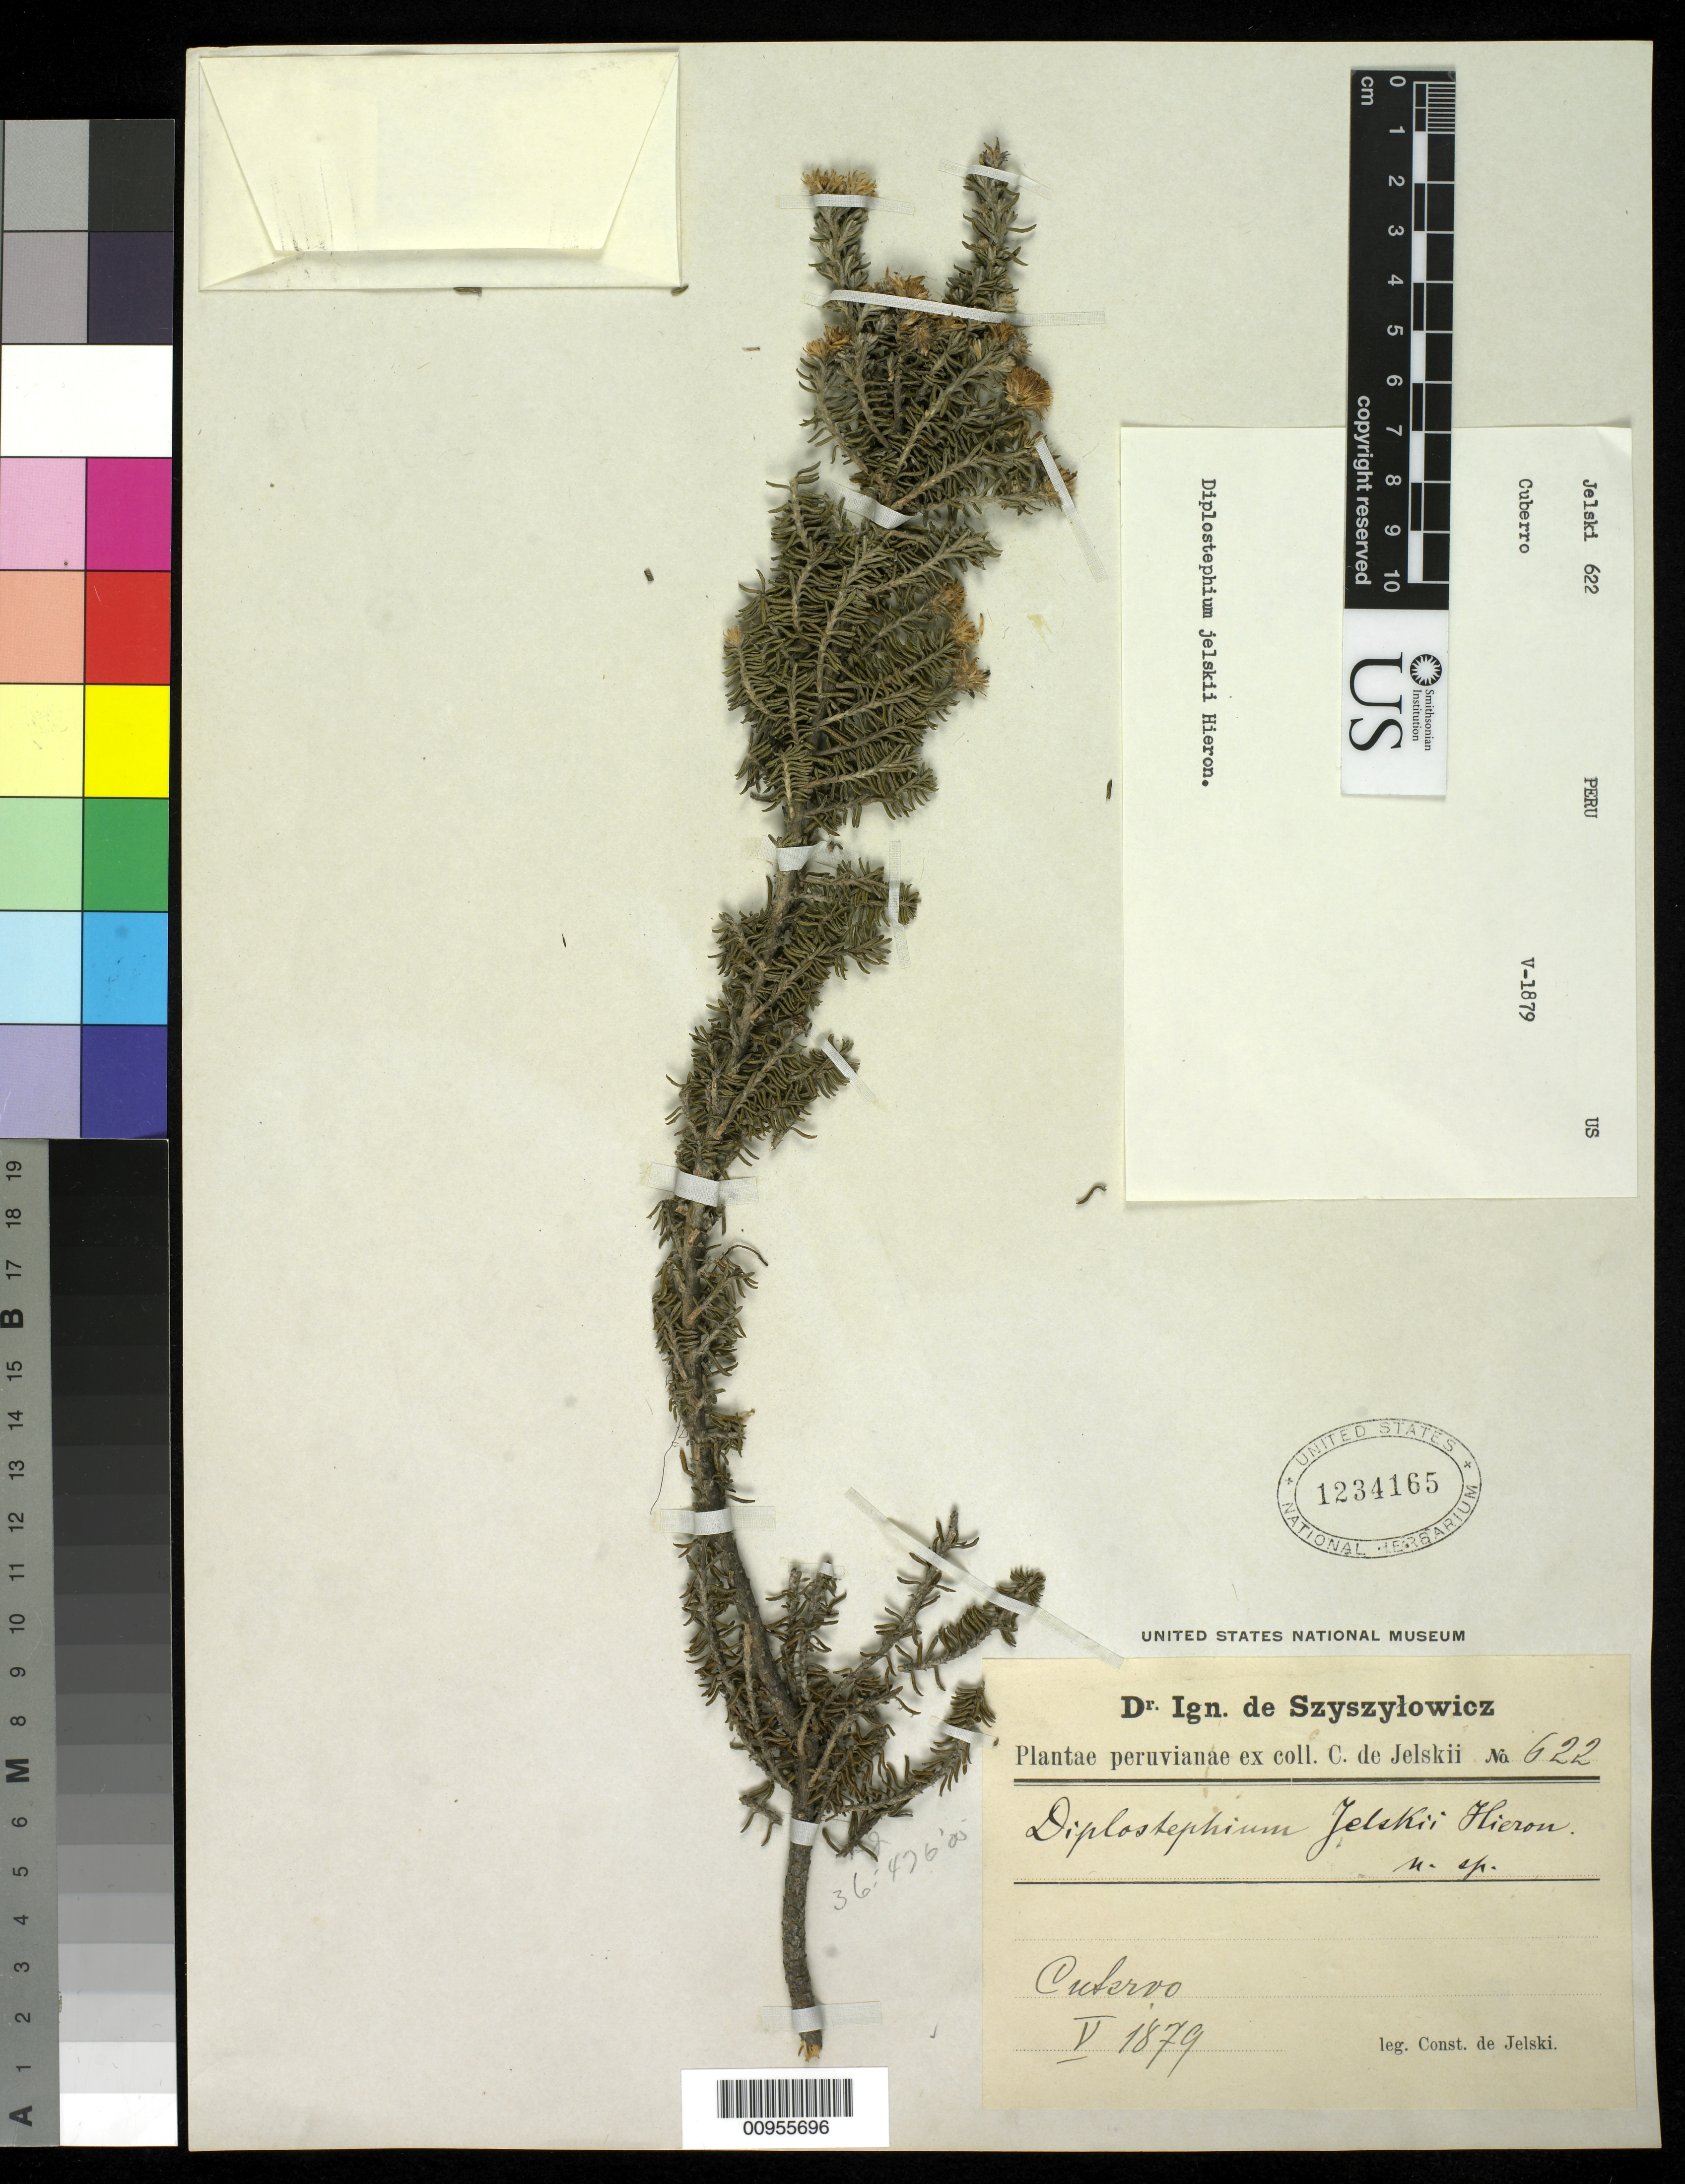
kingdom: Plantae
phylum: Tracheophyta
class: Magnoliopsida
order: Asterales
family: Asteraceae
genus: Diplostephium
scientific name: Diplostephium jelskii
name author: Hieron.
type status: Isotype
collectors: C. von Jelski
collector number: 622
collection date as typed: May 1879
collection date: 1879-05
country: Peru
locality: Cutervo.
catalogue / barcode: US 1234165